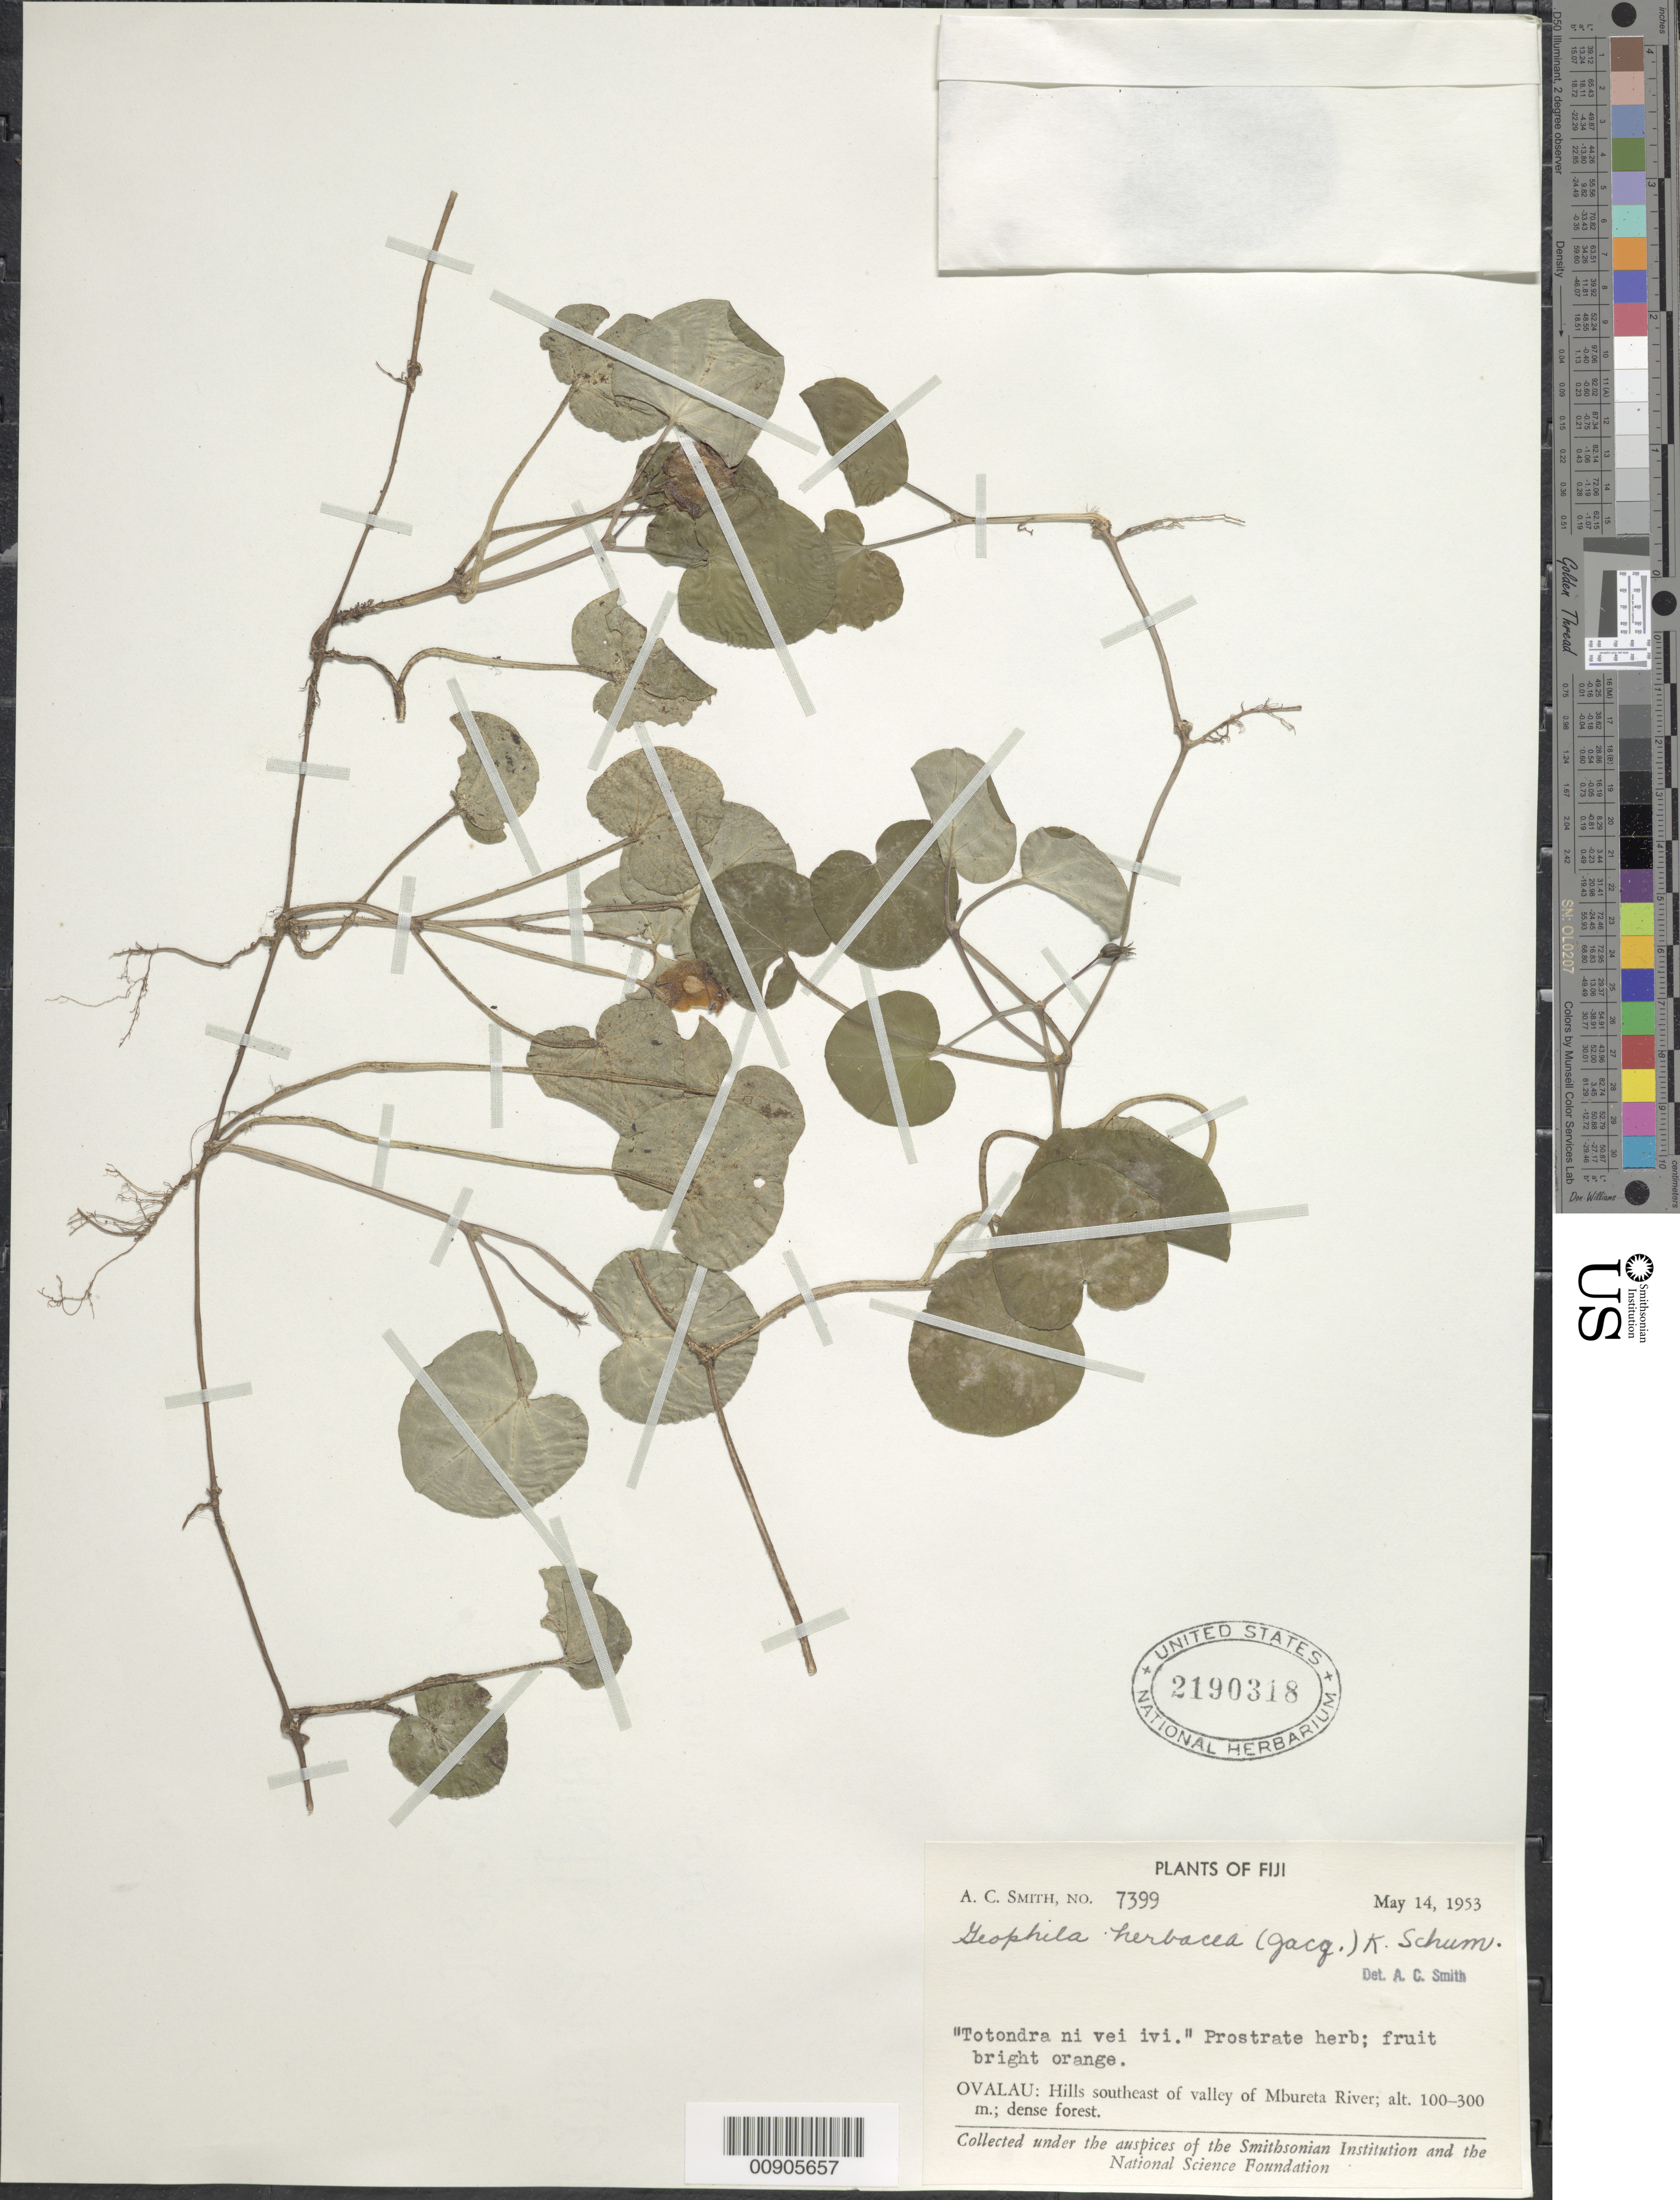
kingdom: Plantae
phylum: Tracheophyta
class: Magnoliopsida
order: Gentianales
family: Rubiaceae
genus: Geophila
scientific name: Geophila herbacea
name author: (Jacq.) K. Schum.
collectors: C. A. Smith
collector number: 7399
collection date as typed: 14 Apr 1953 to 26 Apr 1953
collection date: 1953-04-14/1953-04-26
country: Fiji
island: Viti Levu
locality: Hills southeast of valley of Mbureta River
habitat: Dense forest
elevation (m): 100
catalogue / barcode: US 2190318